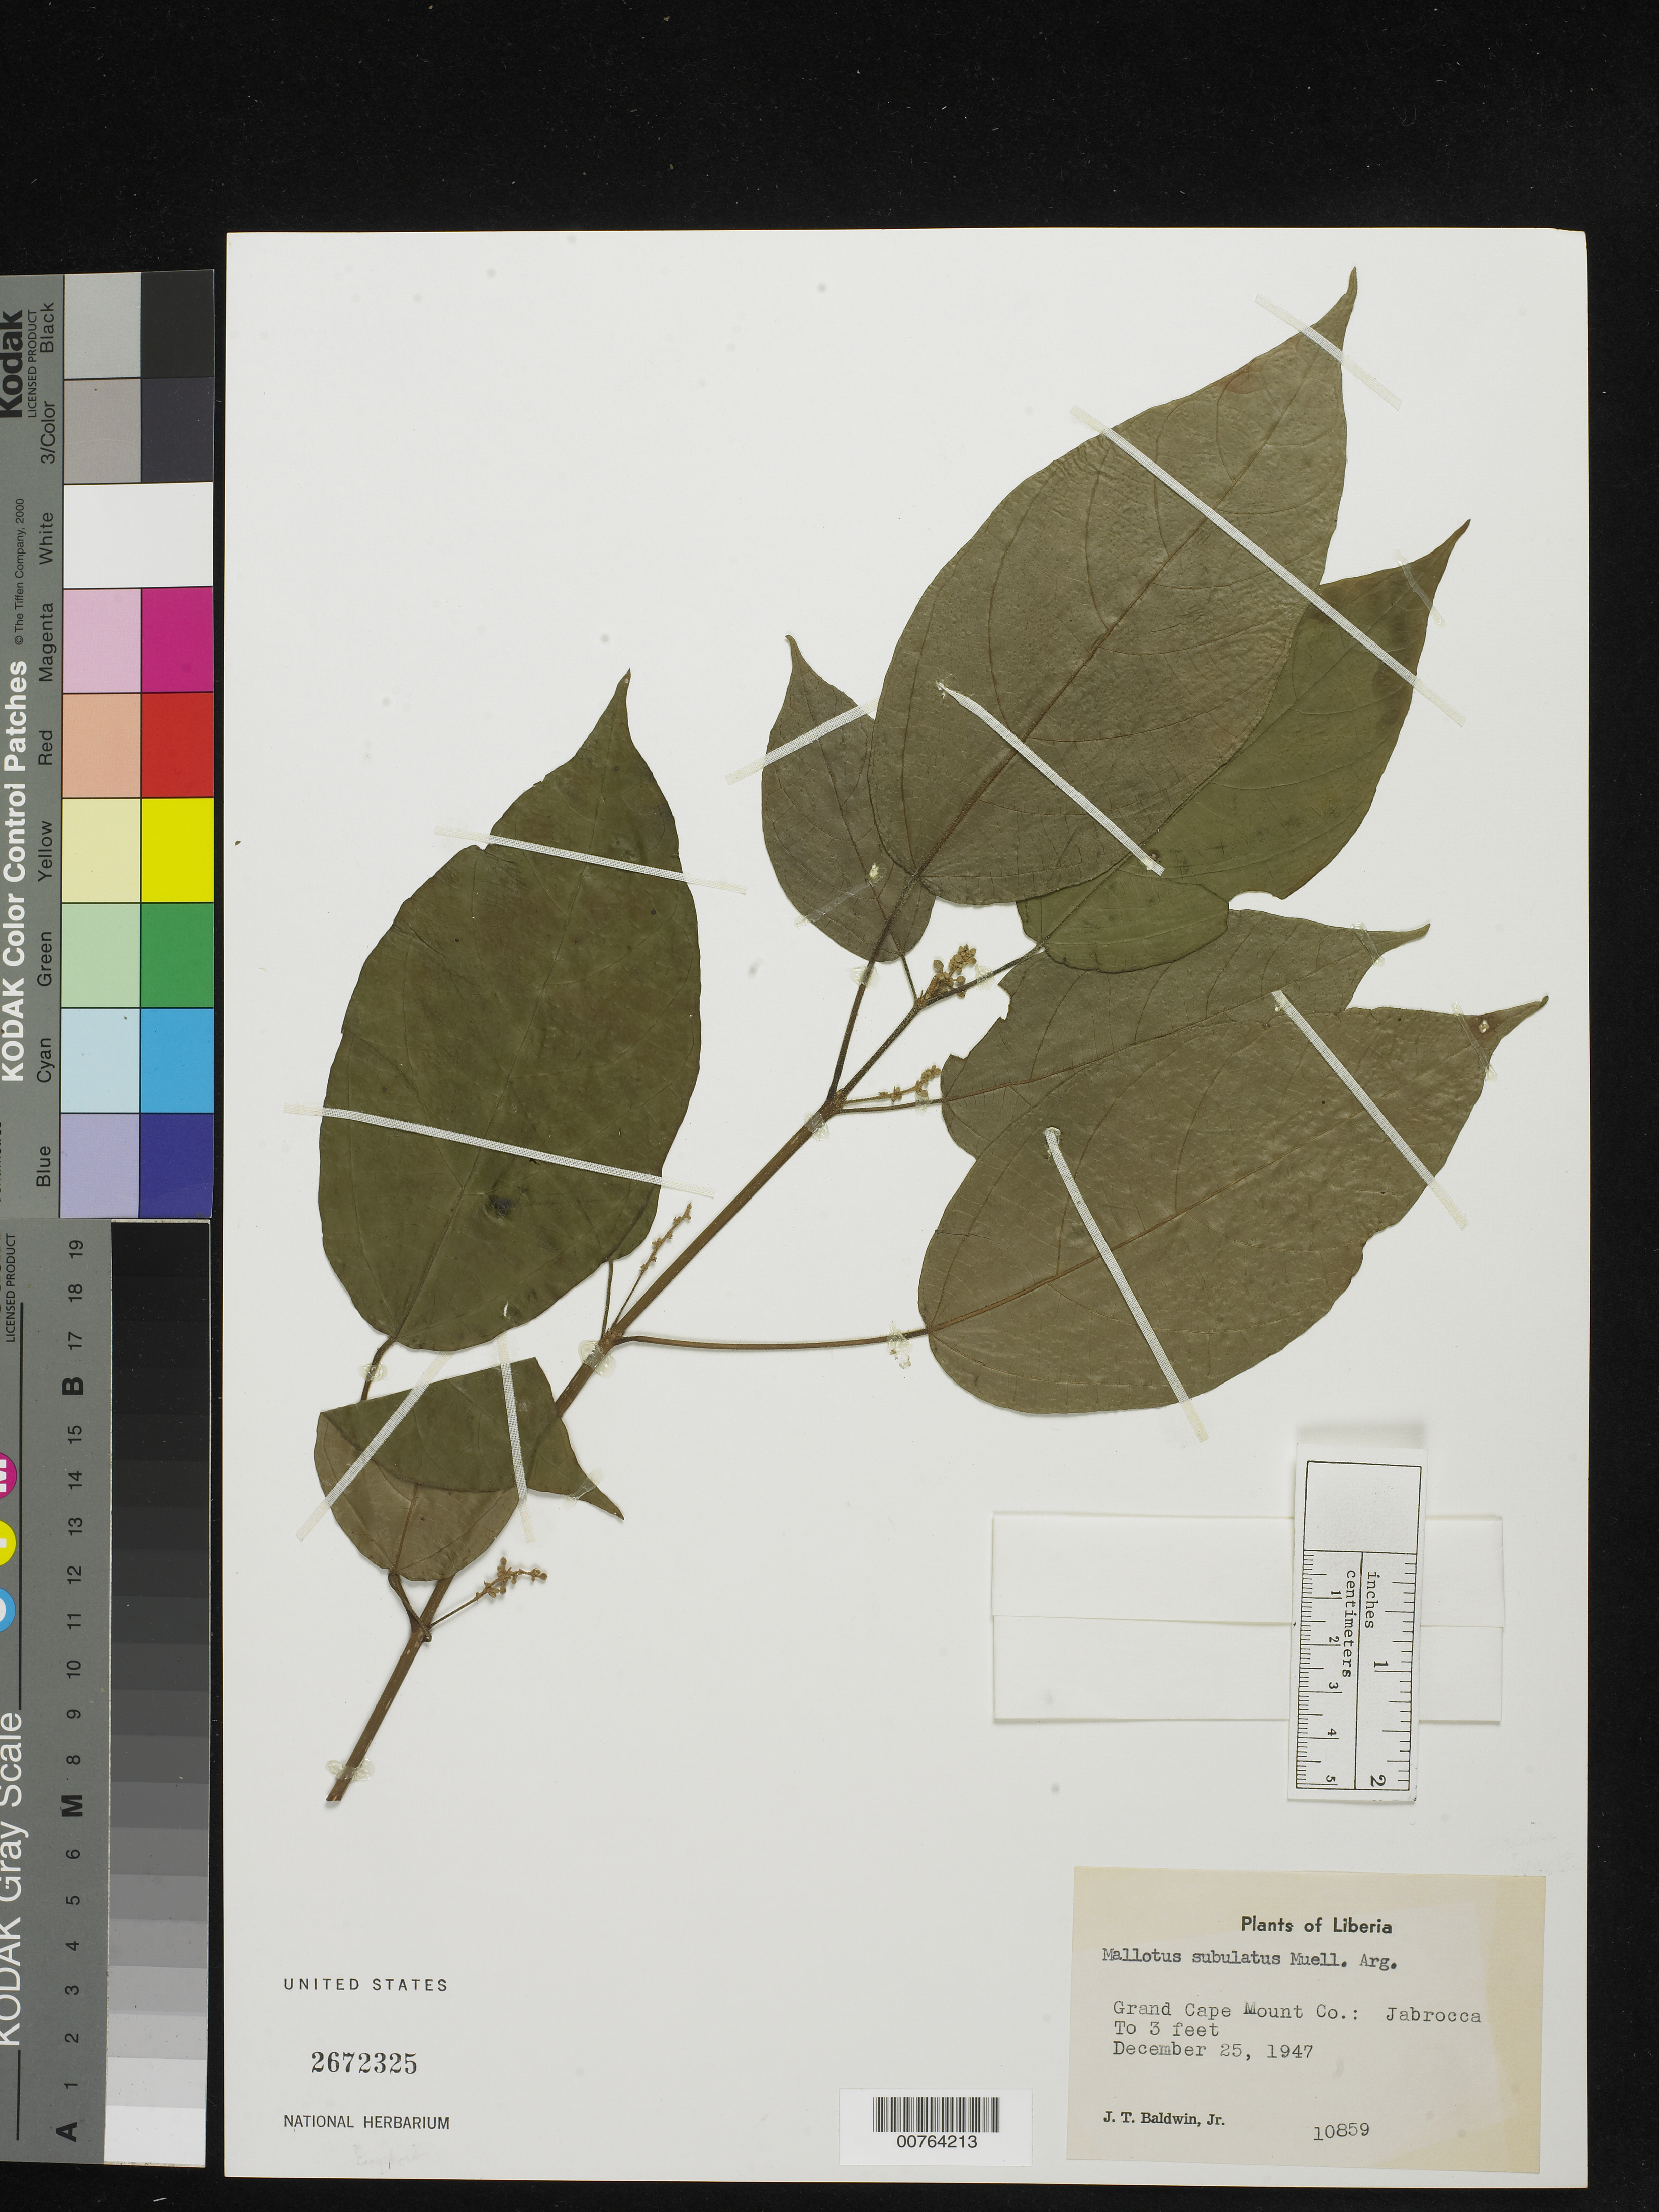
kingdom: Plantae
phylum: Tracheophyta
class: Magnoliopsida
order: Malpighiales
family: Euphorbiaceae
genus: Mallotus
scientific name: Mallotus subulatus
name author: Müll. Arg.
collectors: J. T. Baldwin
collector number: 10859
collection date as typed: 25 Dec 1947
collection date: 1947-12-25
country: Liberia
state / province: Grand Cape Mount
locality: Jabrocca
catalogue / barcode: US 2672325